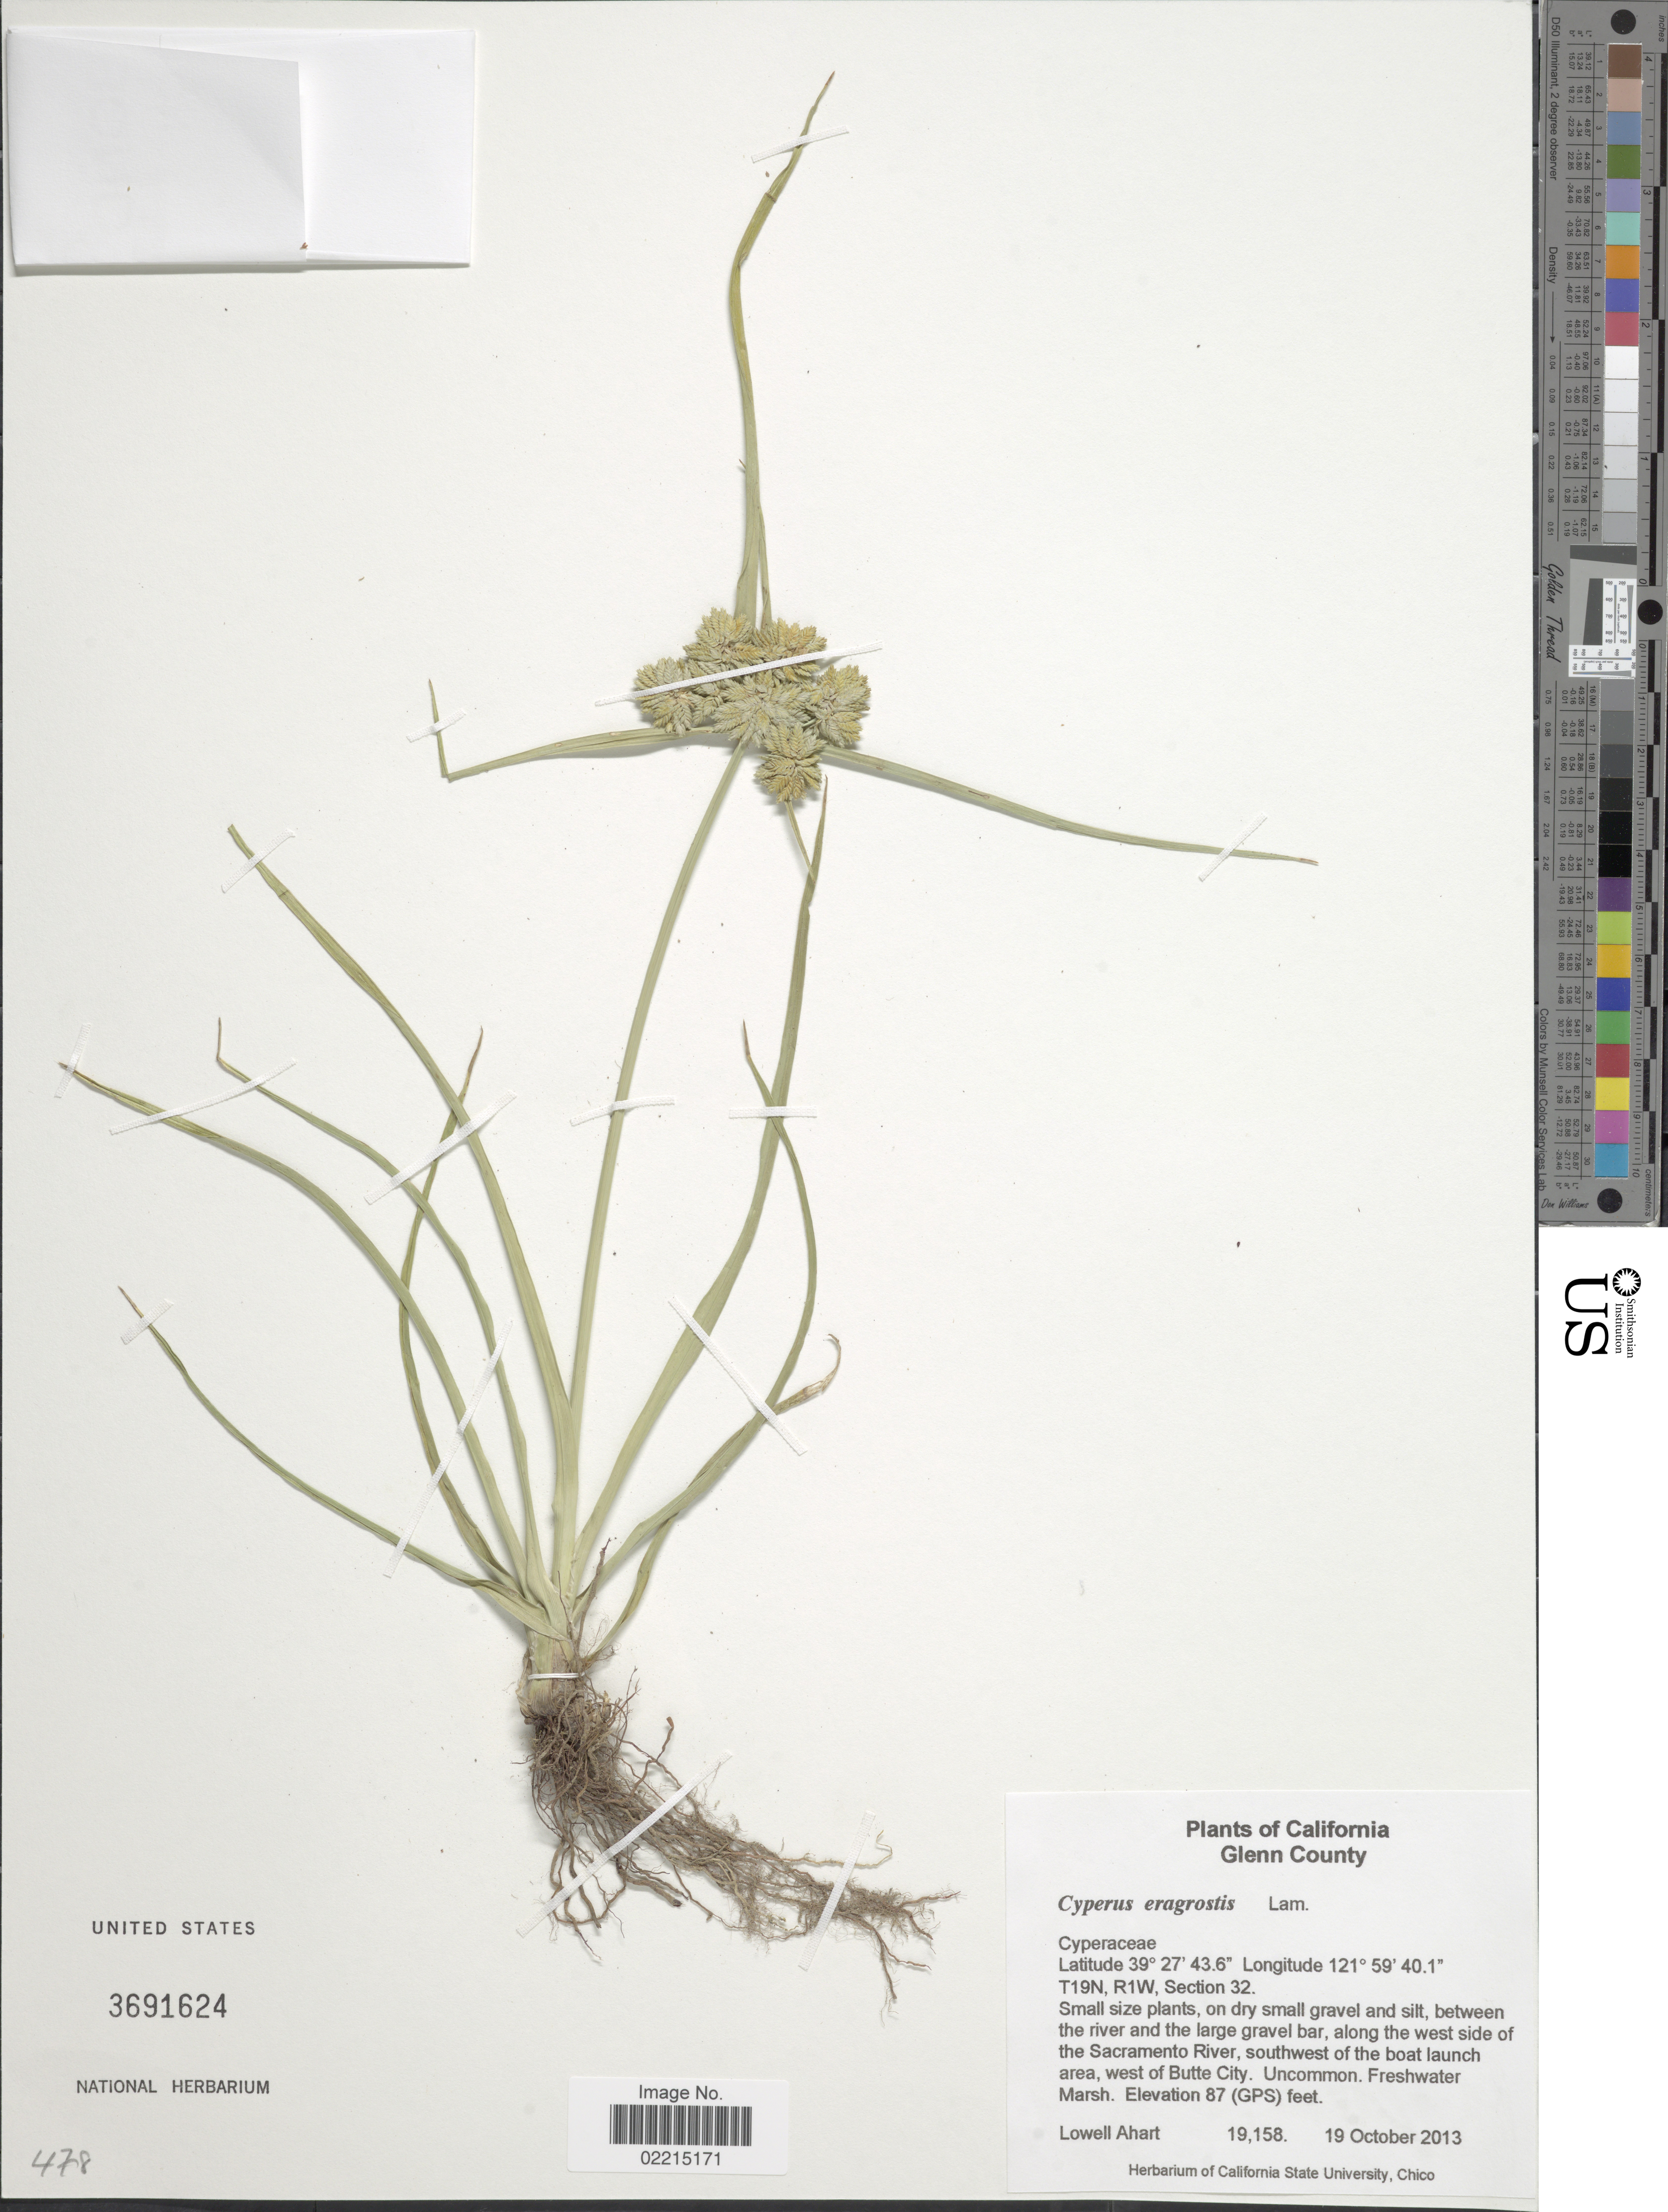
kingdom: Plantae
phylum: Tracheophyta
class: Liliopsida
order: Poales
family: Cyperaceae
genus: Cyperus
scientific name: Cyperus erythrorhizos Muhl.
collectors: L. Ahart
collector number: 19158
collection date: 2013-10-19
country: United States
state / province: California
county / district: Glenn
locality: Glenn County. T19N, R1W, Section 32. along the west side of the Sacramento River, southwest of the boat launch area, west of Butte City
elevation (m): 27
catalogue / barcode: US 3691624